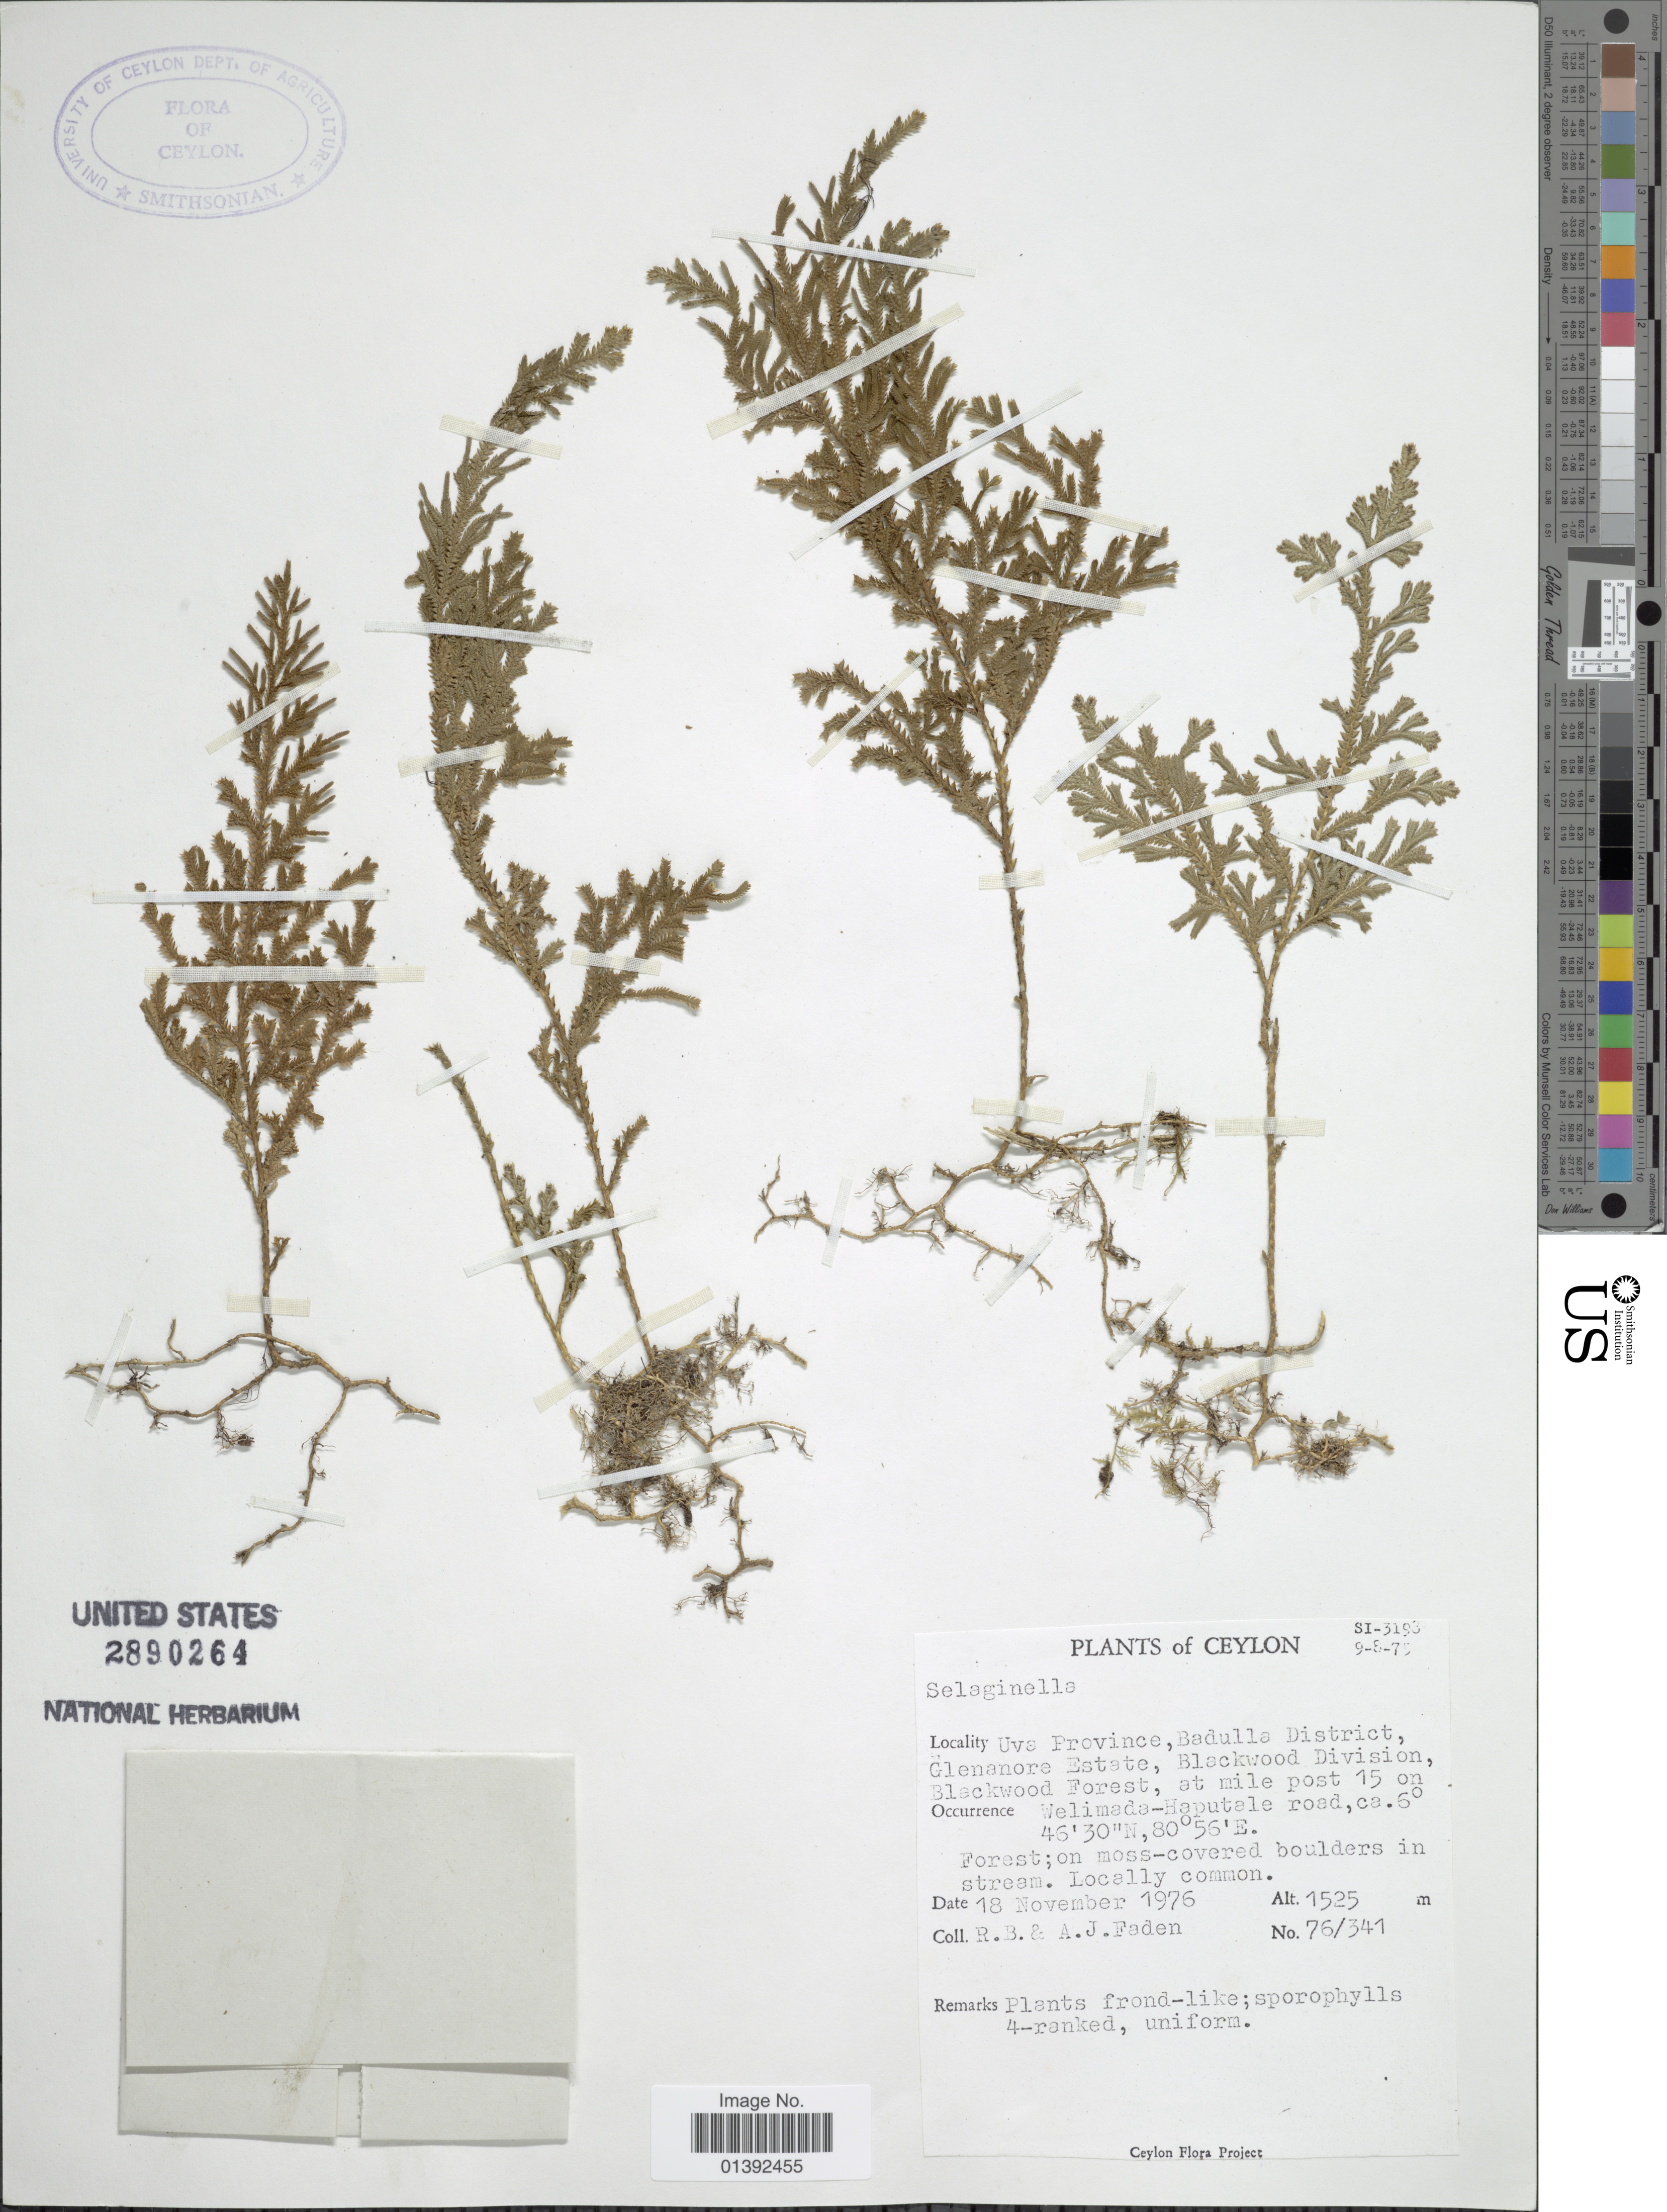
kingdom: Plantae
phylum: Tracheophyta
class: Lycopodiopsida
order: Selaginellales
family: Selaginellaceae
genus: Selaginella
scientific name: Selaginella sp.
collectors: R. B. Faden & A. J. Faden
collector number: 76/341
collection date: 1976-11-18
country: Sri Lanka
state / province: Uva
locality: Ceylon, Badulle District, Clenanore Estate, Blackwood Division, Blackwood Forest, at mile post 15 on Welimada-Haputale road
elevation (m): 1525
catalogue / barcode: US 2890264